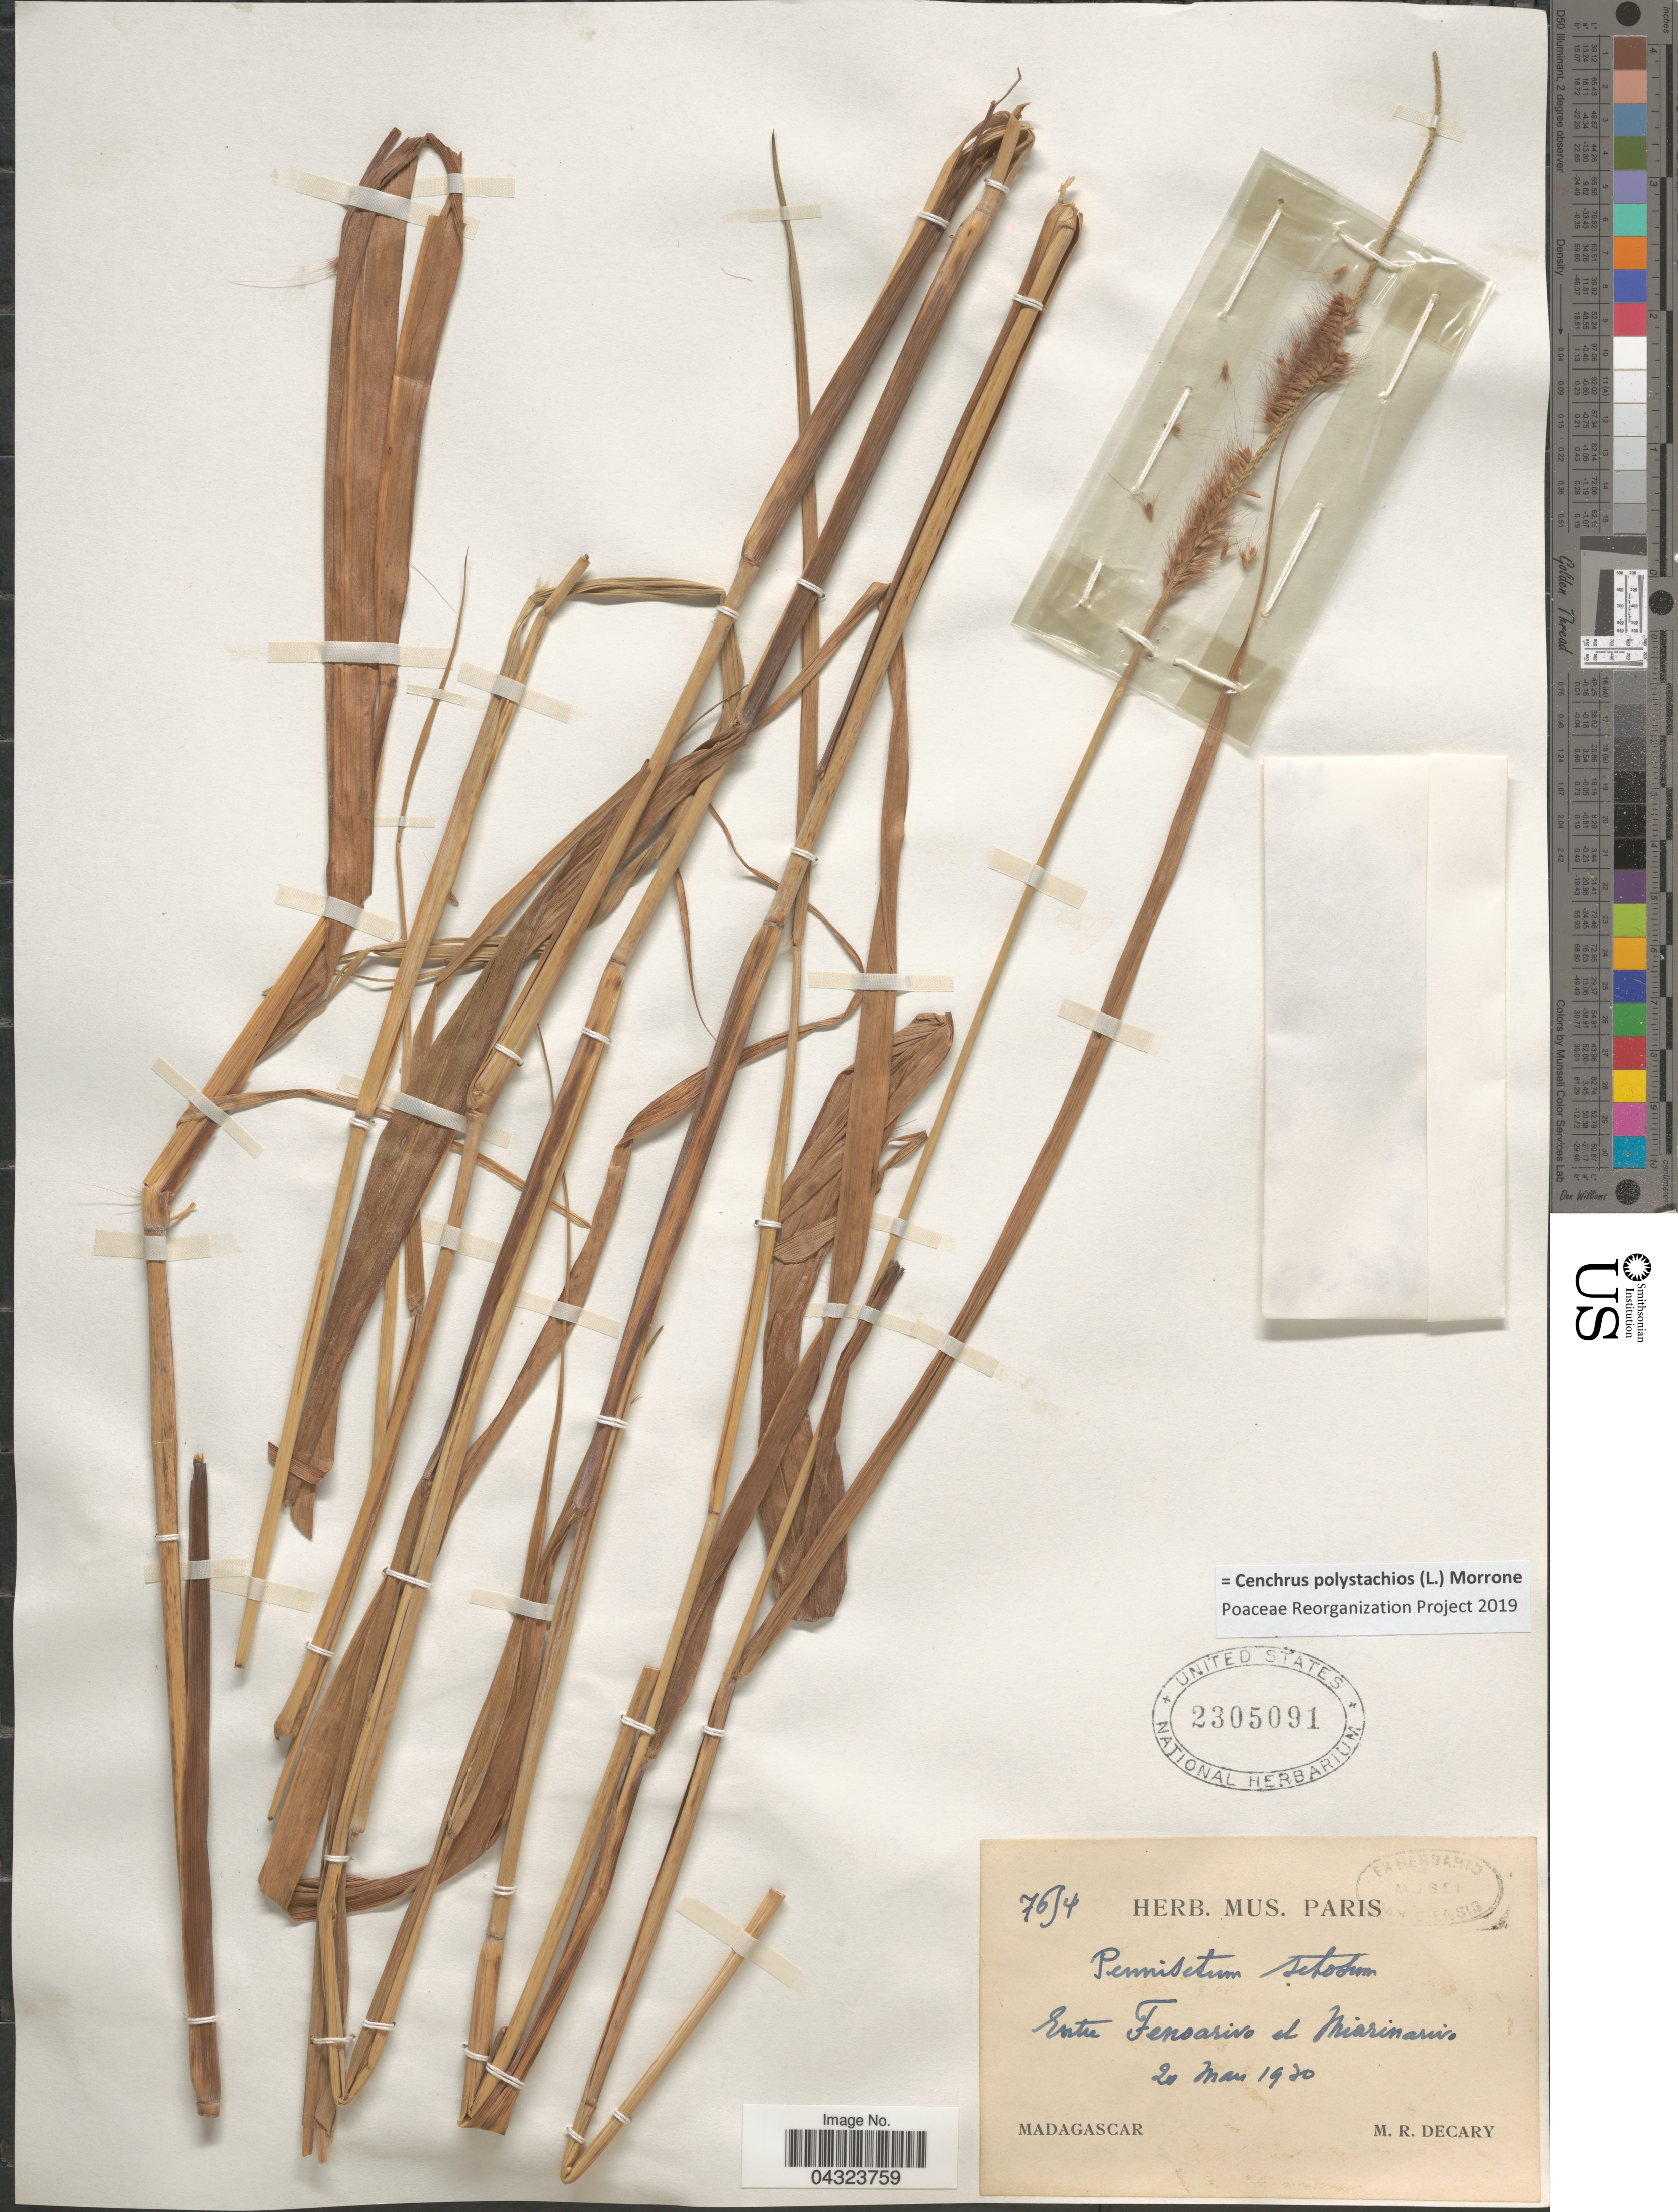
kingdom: Plantae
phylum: Tracheophyta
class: Liliopsida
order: Poales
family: Poaceae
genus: Cenchrus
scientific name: Cenchrus polystachios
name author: (L.) Morrone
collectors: R. Decary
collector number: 7654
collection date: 1920-03-20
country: Madagascar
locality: Entre Fensarivo et Miarinarivo.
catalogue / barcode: US 2305091